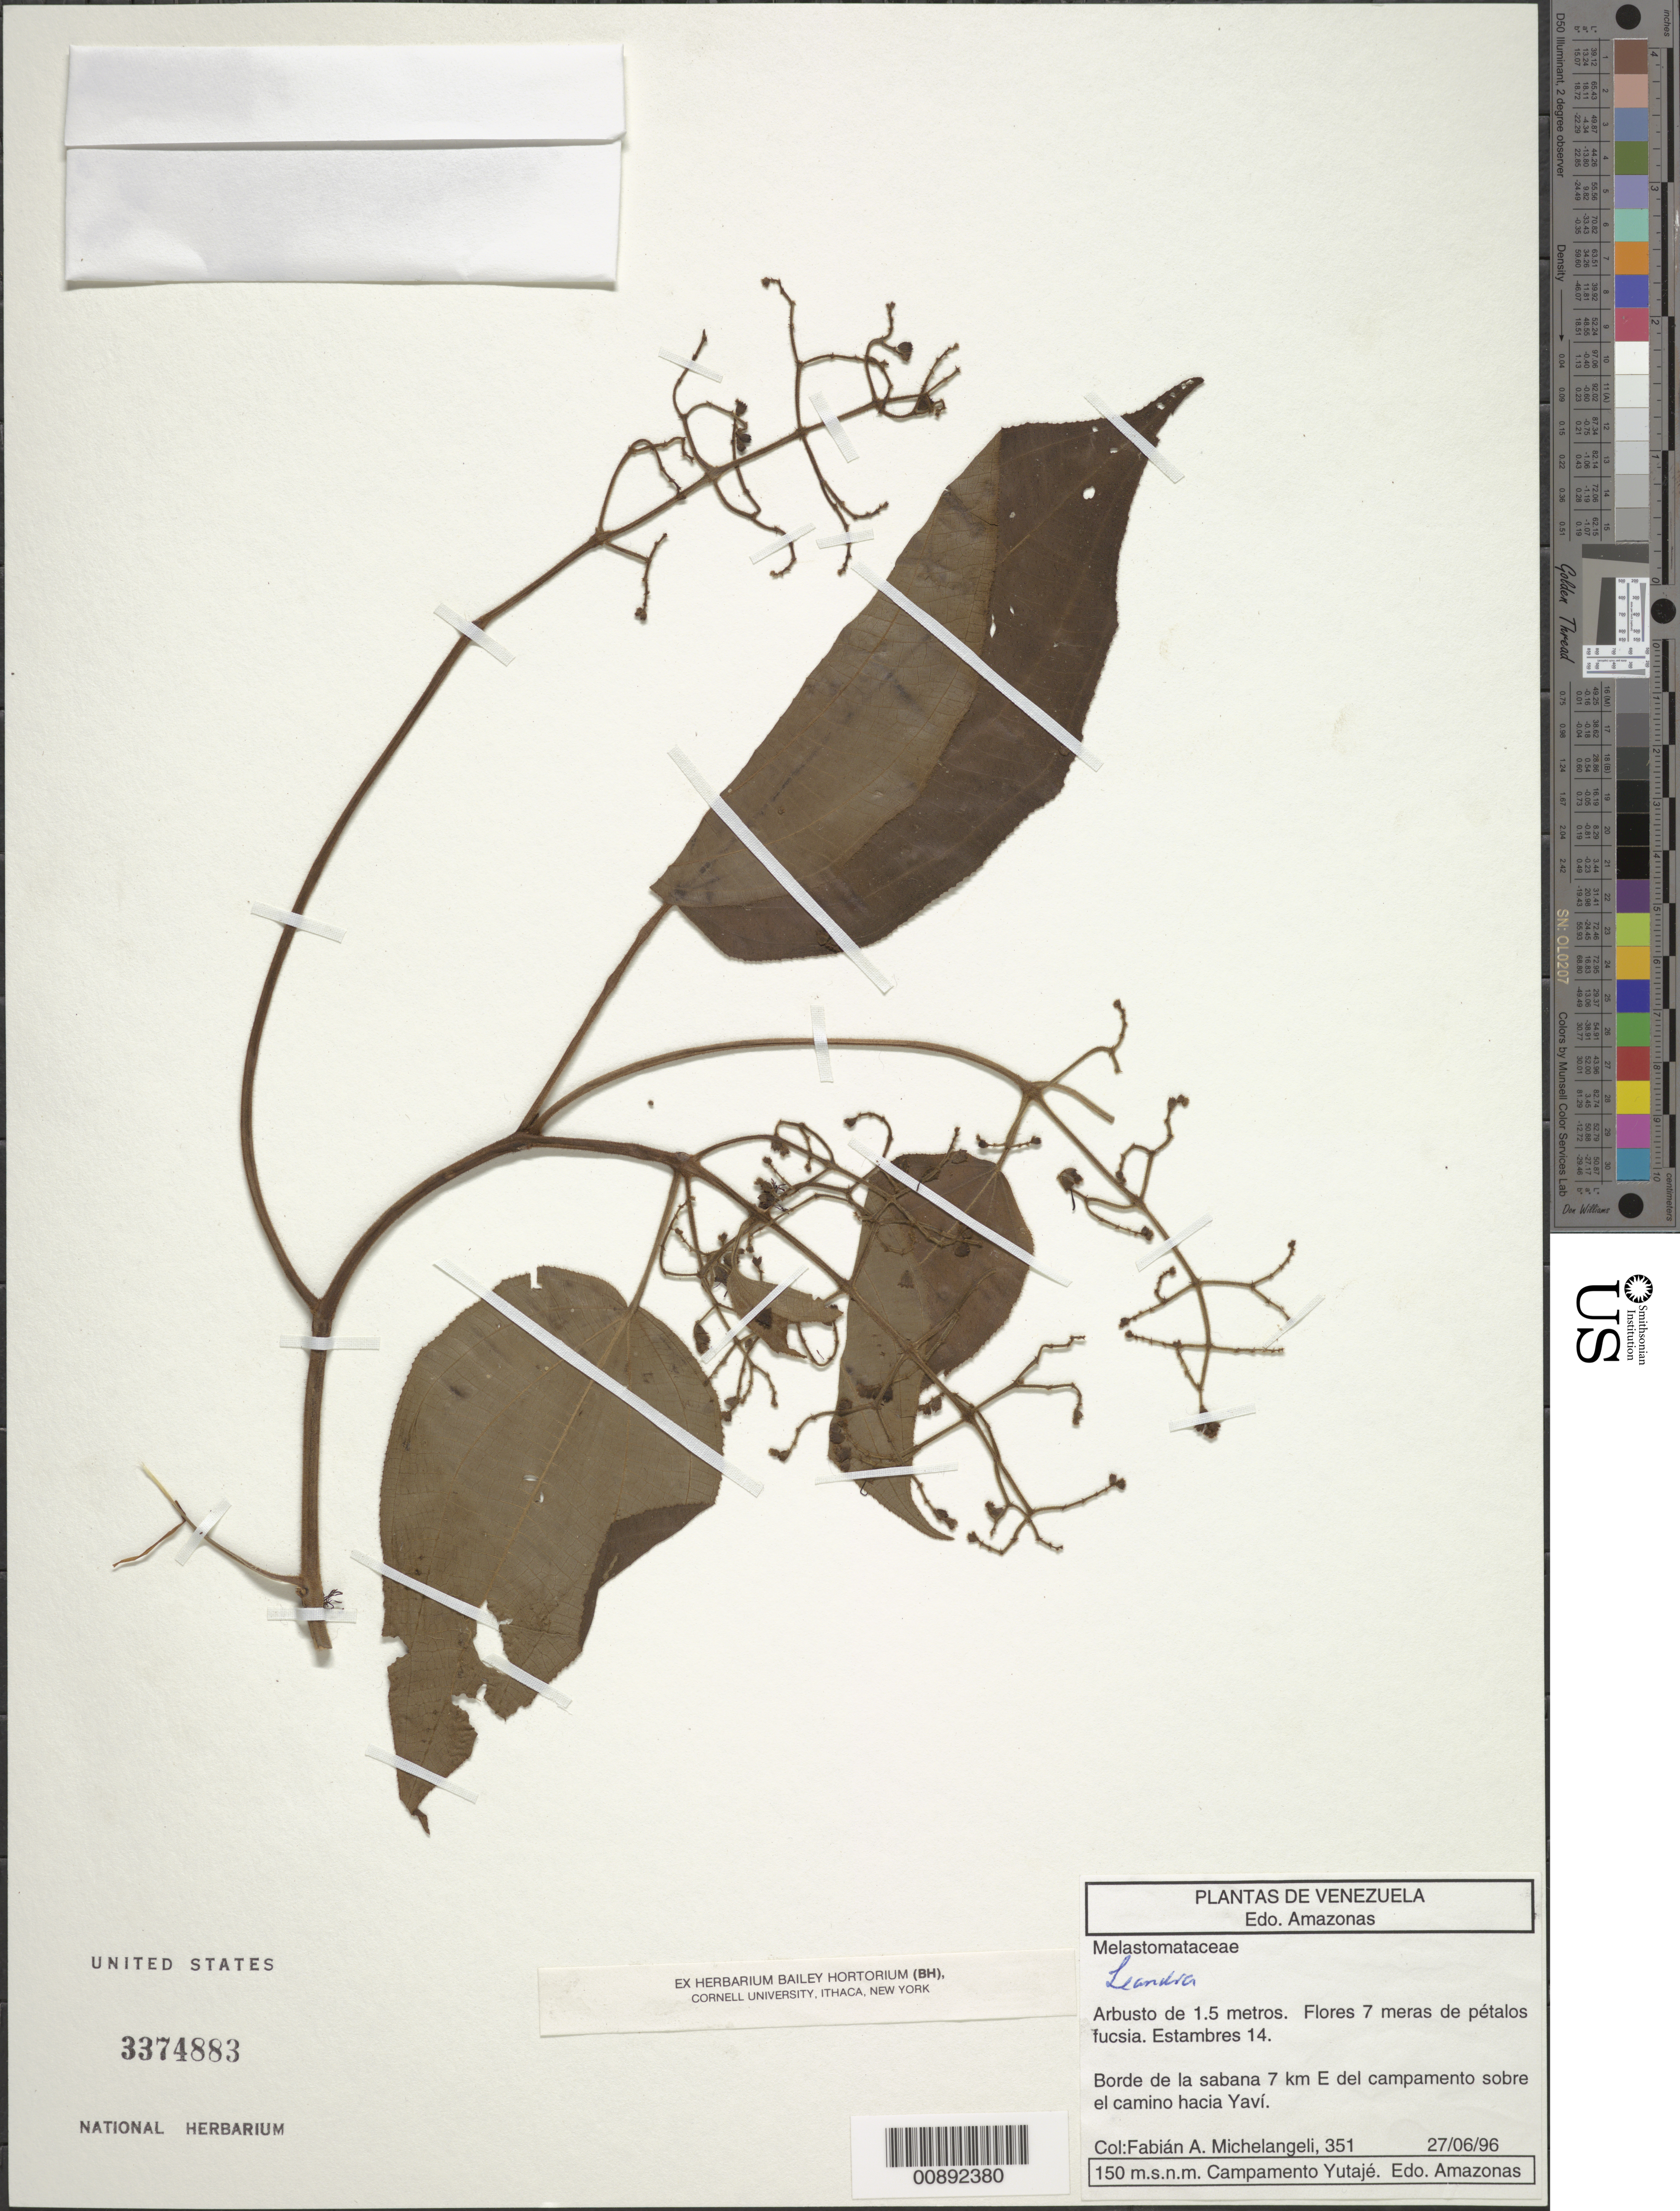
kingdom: Plantae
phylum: Tracheophyta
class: Magnoliopsida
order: Myrtales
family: Melastomataceae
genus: Leandra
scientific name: Leandra sp.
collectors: F. A. Michelangeli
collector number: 351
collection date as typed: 27-Jun-96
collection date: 1996-06-27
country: Venezuela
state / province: Amazonas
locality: Yaví, 7 km E del campamento sobre el camino hacia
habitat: Borde de la sabana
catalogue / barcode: US 3374883